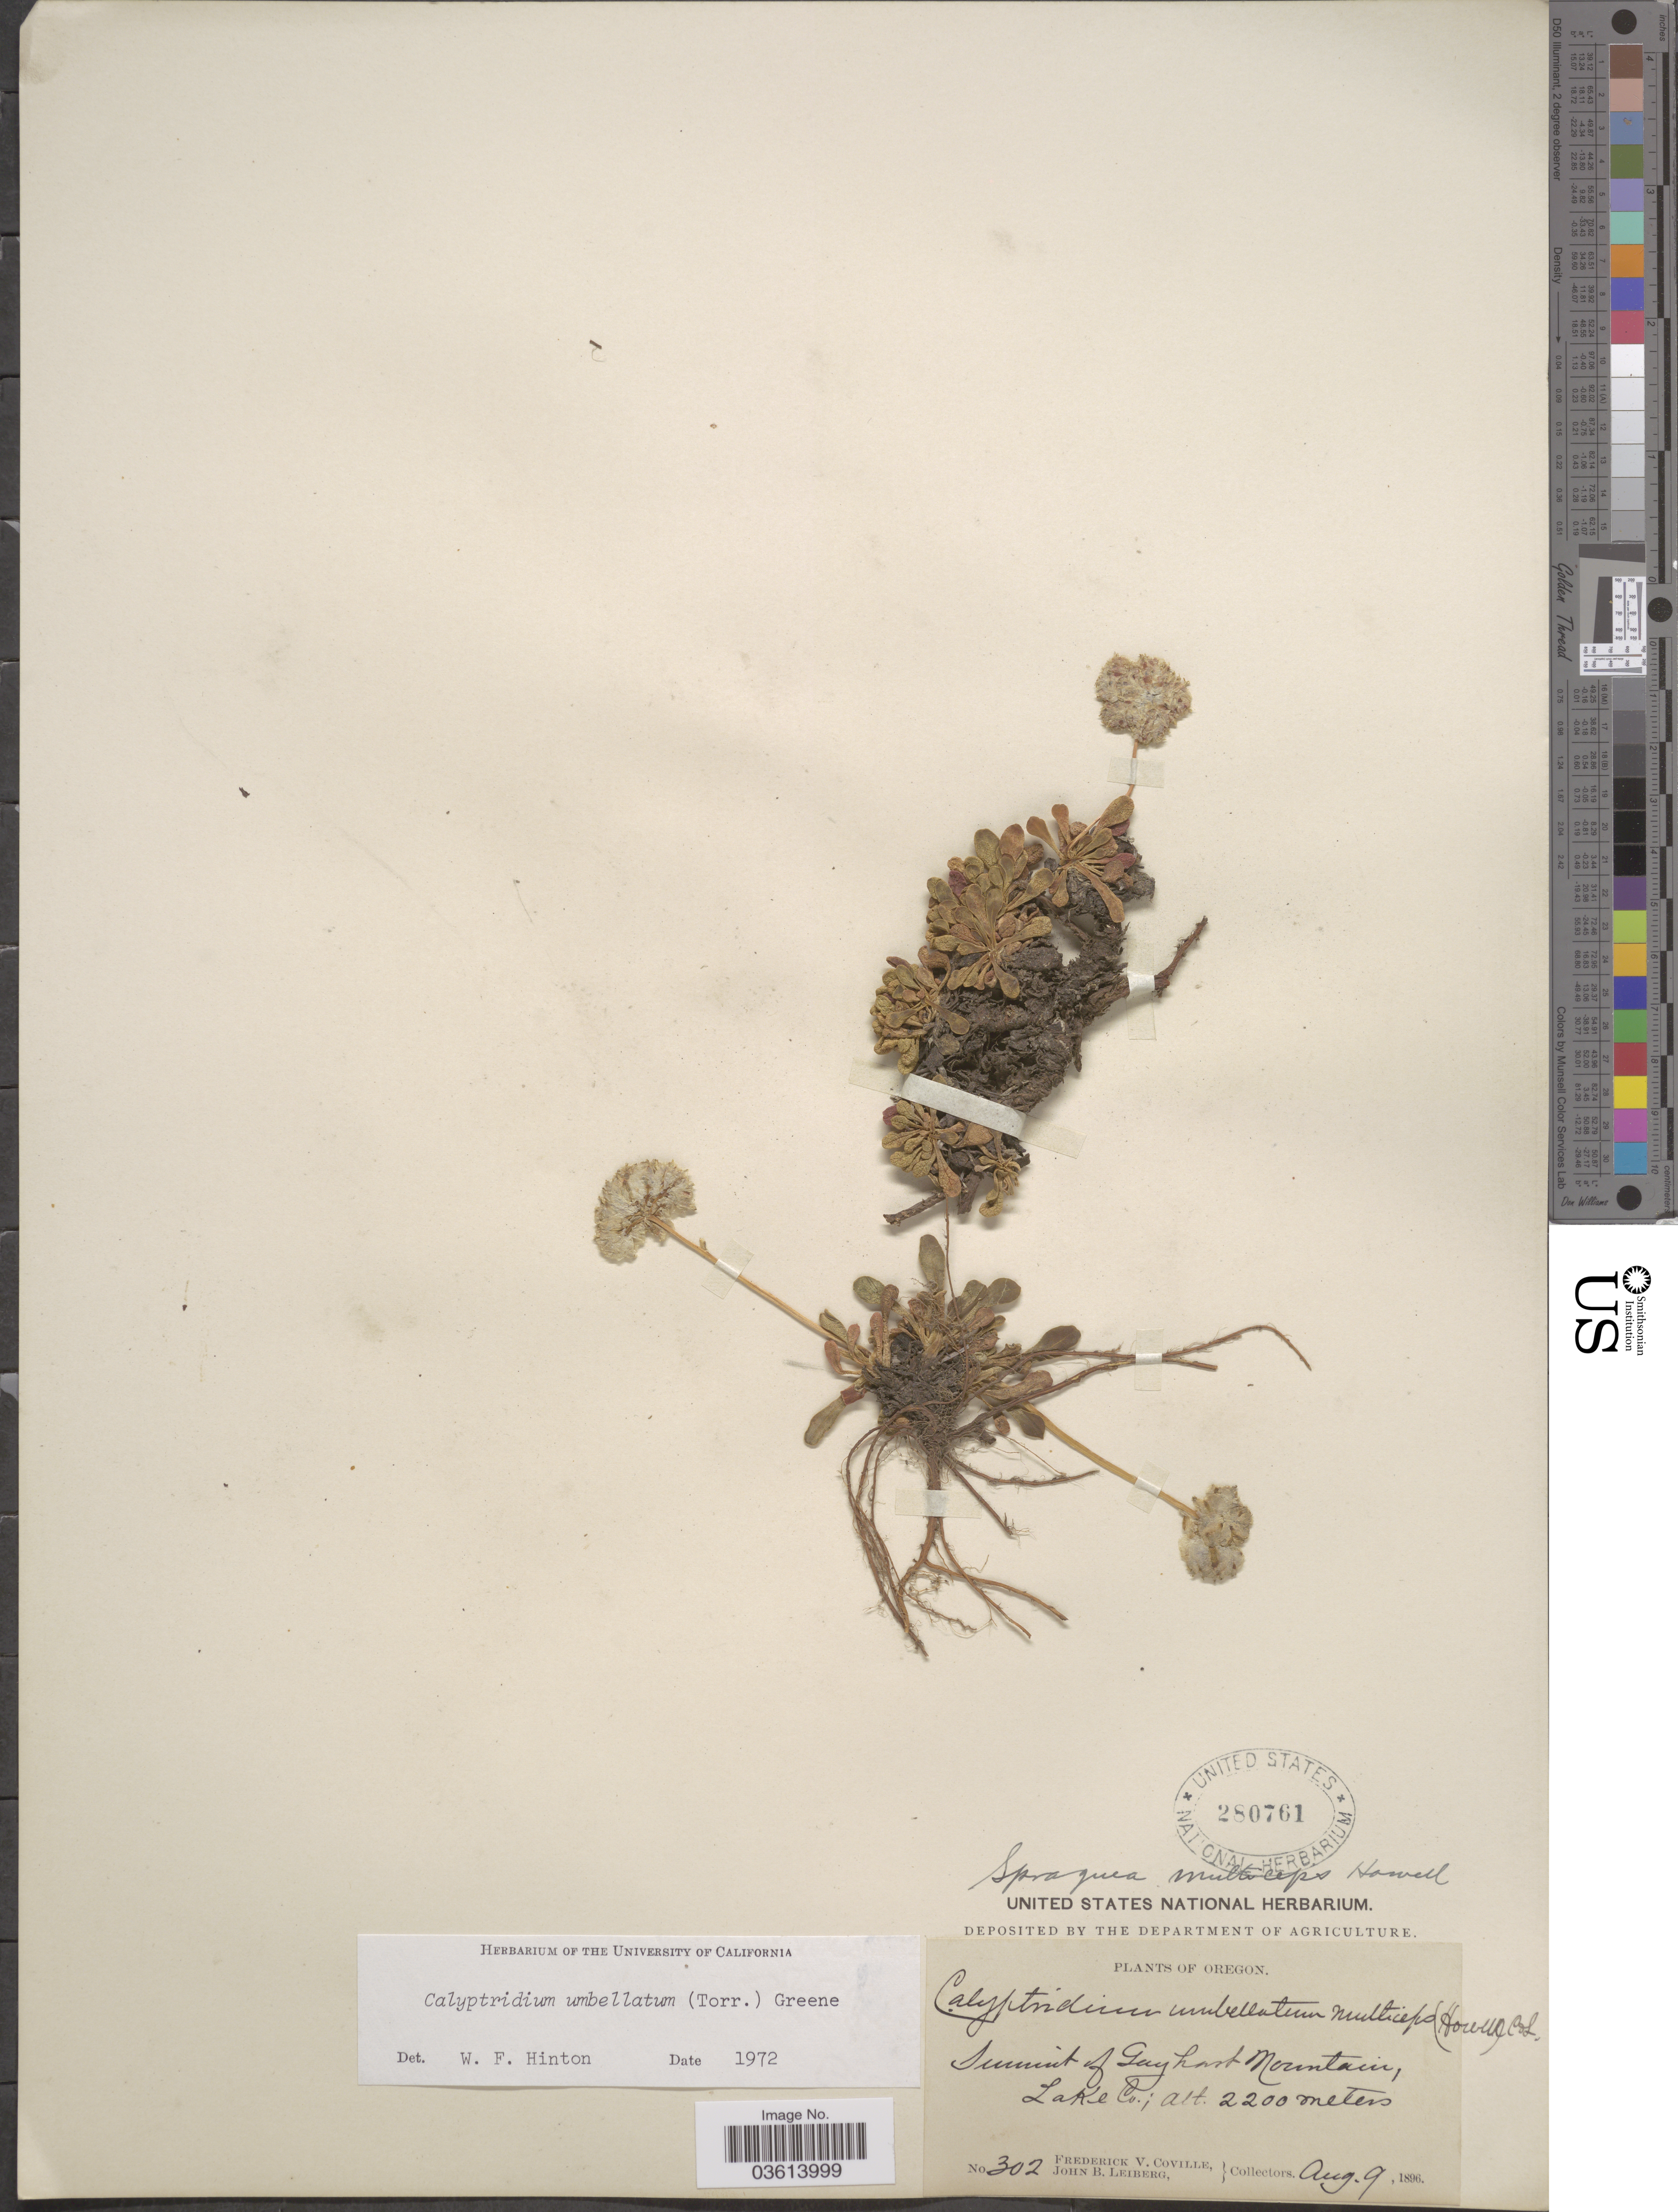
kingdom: Plantae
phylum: Tracheophyta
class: Magnoliopsida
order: Caryophyllales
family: Montiaceae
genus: Calyptridium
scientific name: Calyptridium umbellatum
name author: (Torr.) Greene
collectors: F. V. Coville & J. B. Leiberg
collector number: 302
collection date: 1896-08-09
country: United States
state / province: Oregon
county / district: Lake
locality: Summit of Gay hort Mountain, Lake Co.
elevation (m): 2200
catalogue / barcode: US 280761